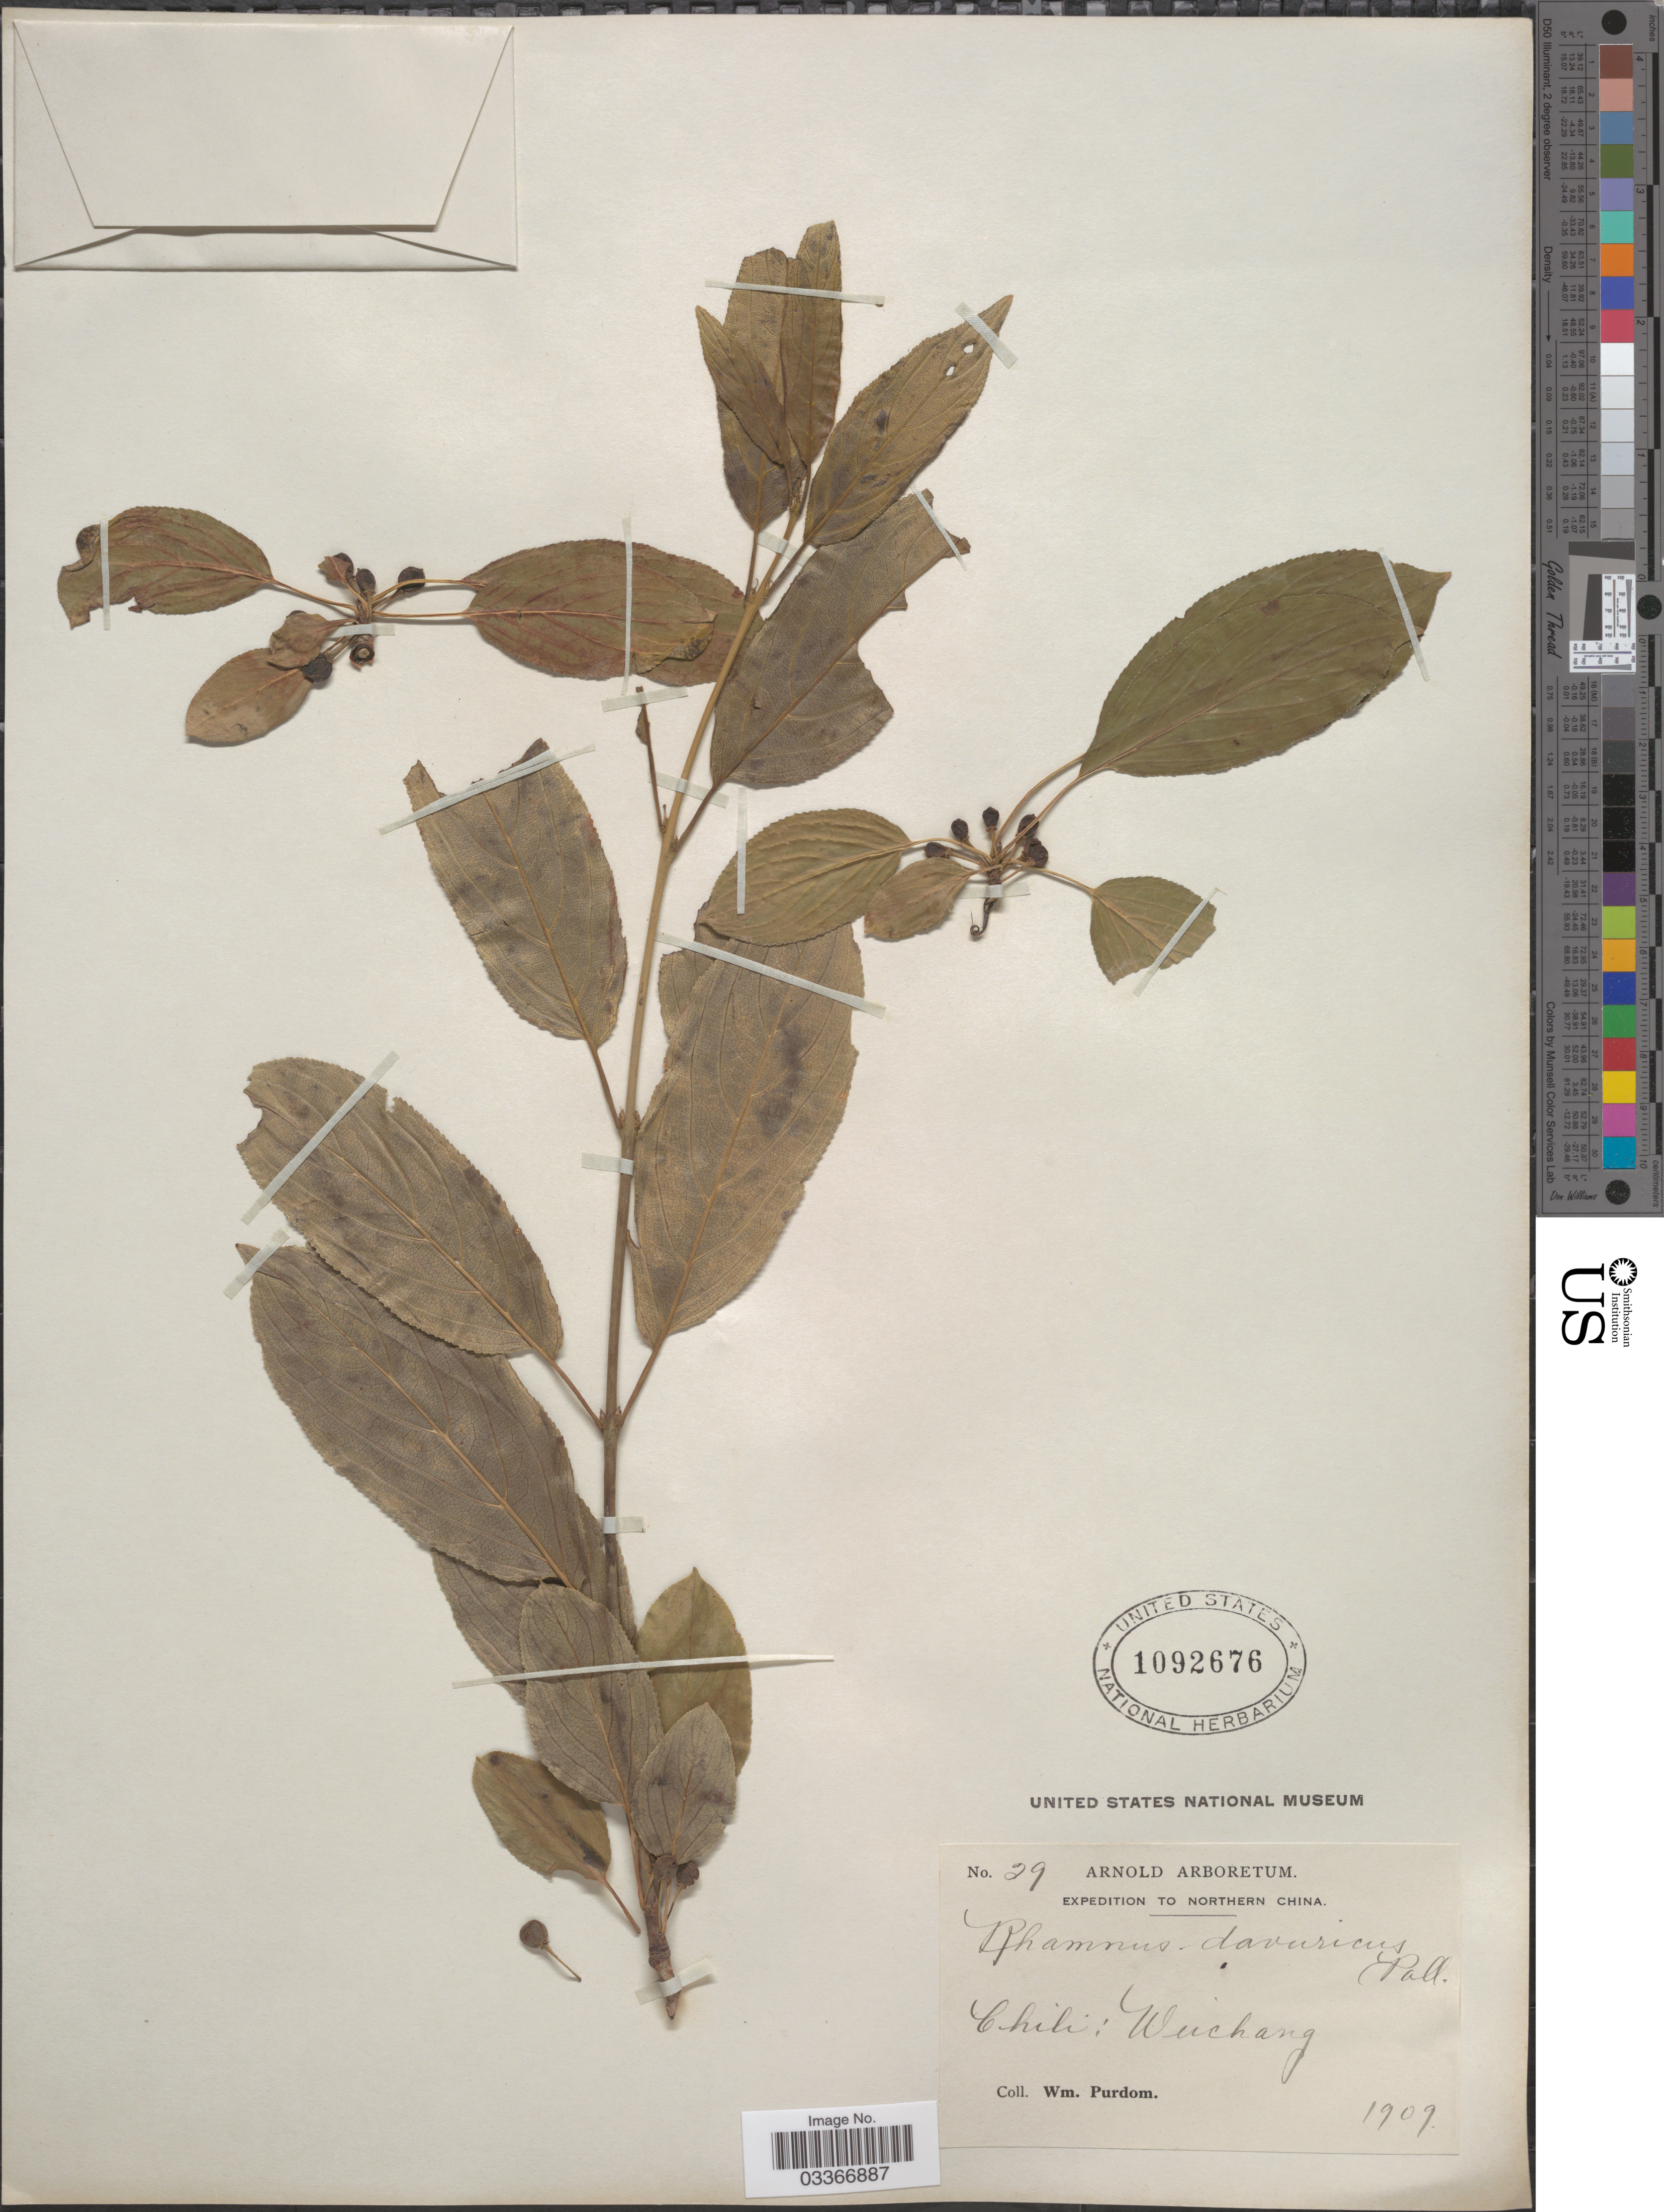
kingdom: Plantae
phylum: Tracheophyta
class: Magnoliopsida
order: Rosales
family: Rhamnaceae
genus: Rhamnus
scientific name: Rhamnus davurica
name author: Pall.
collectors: W. Purdom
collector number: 29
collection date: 1909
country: China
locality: Northern China. Chili: Wuchang.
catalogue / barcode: US 1092676